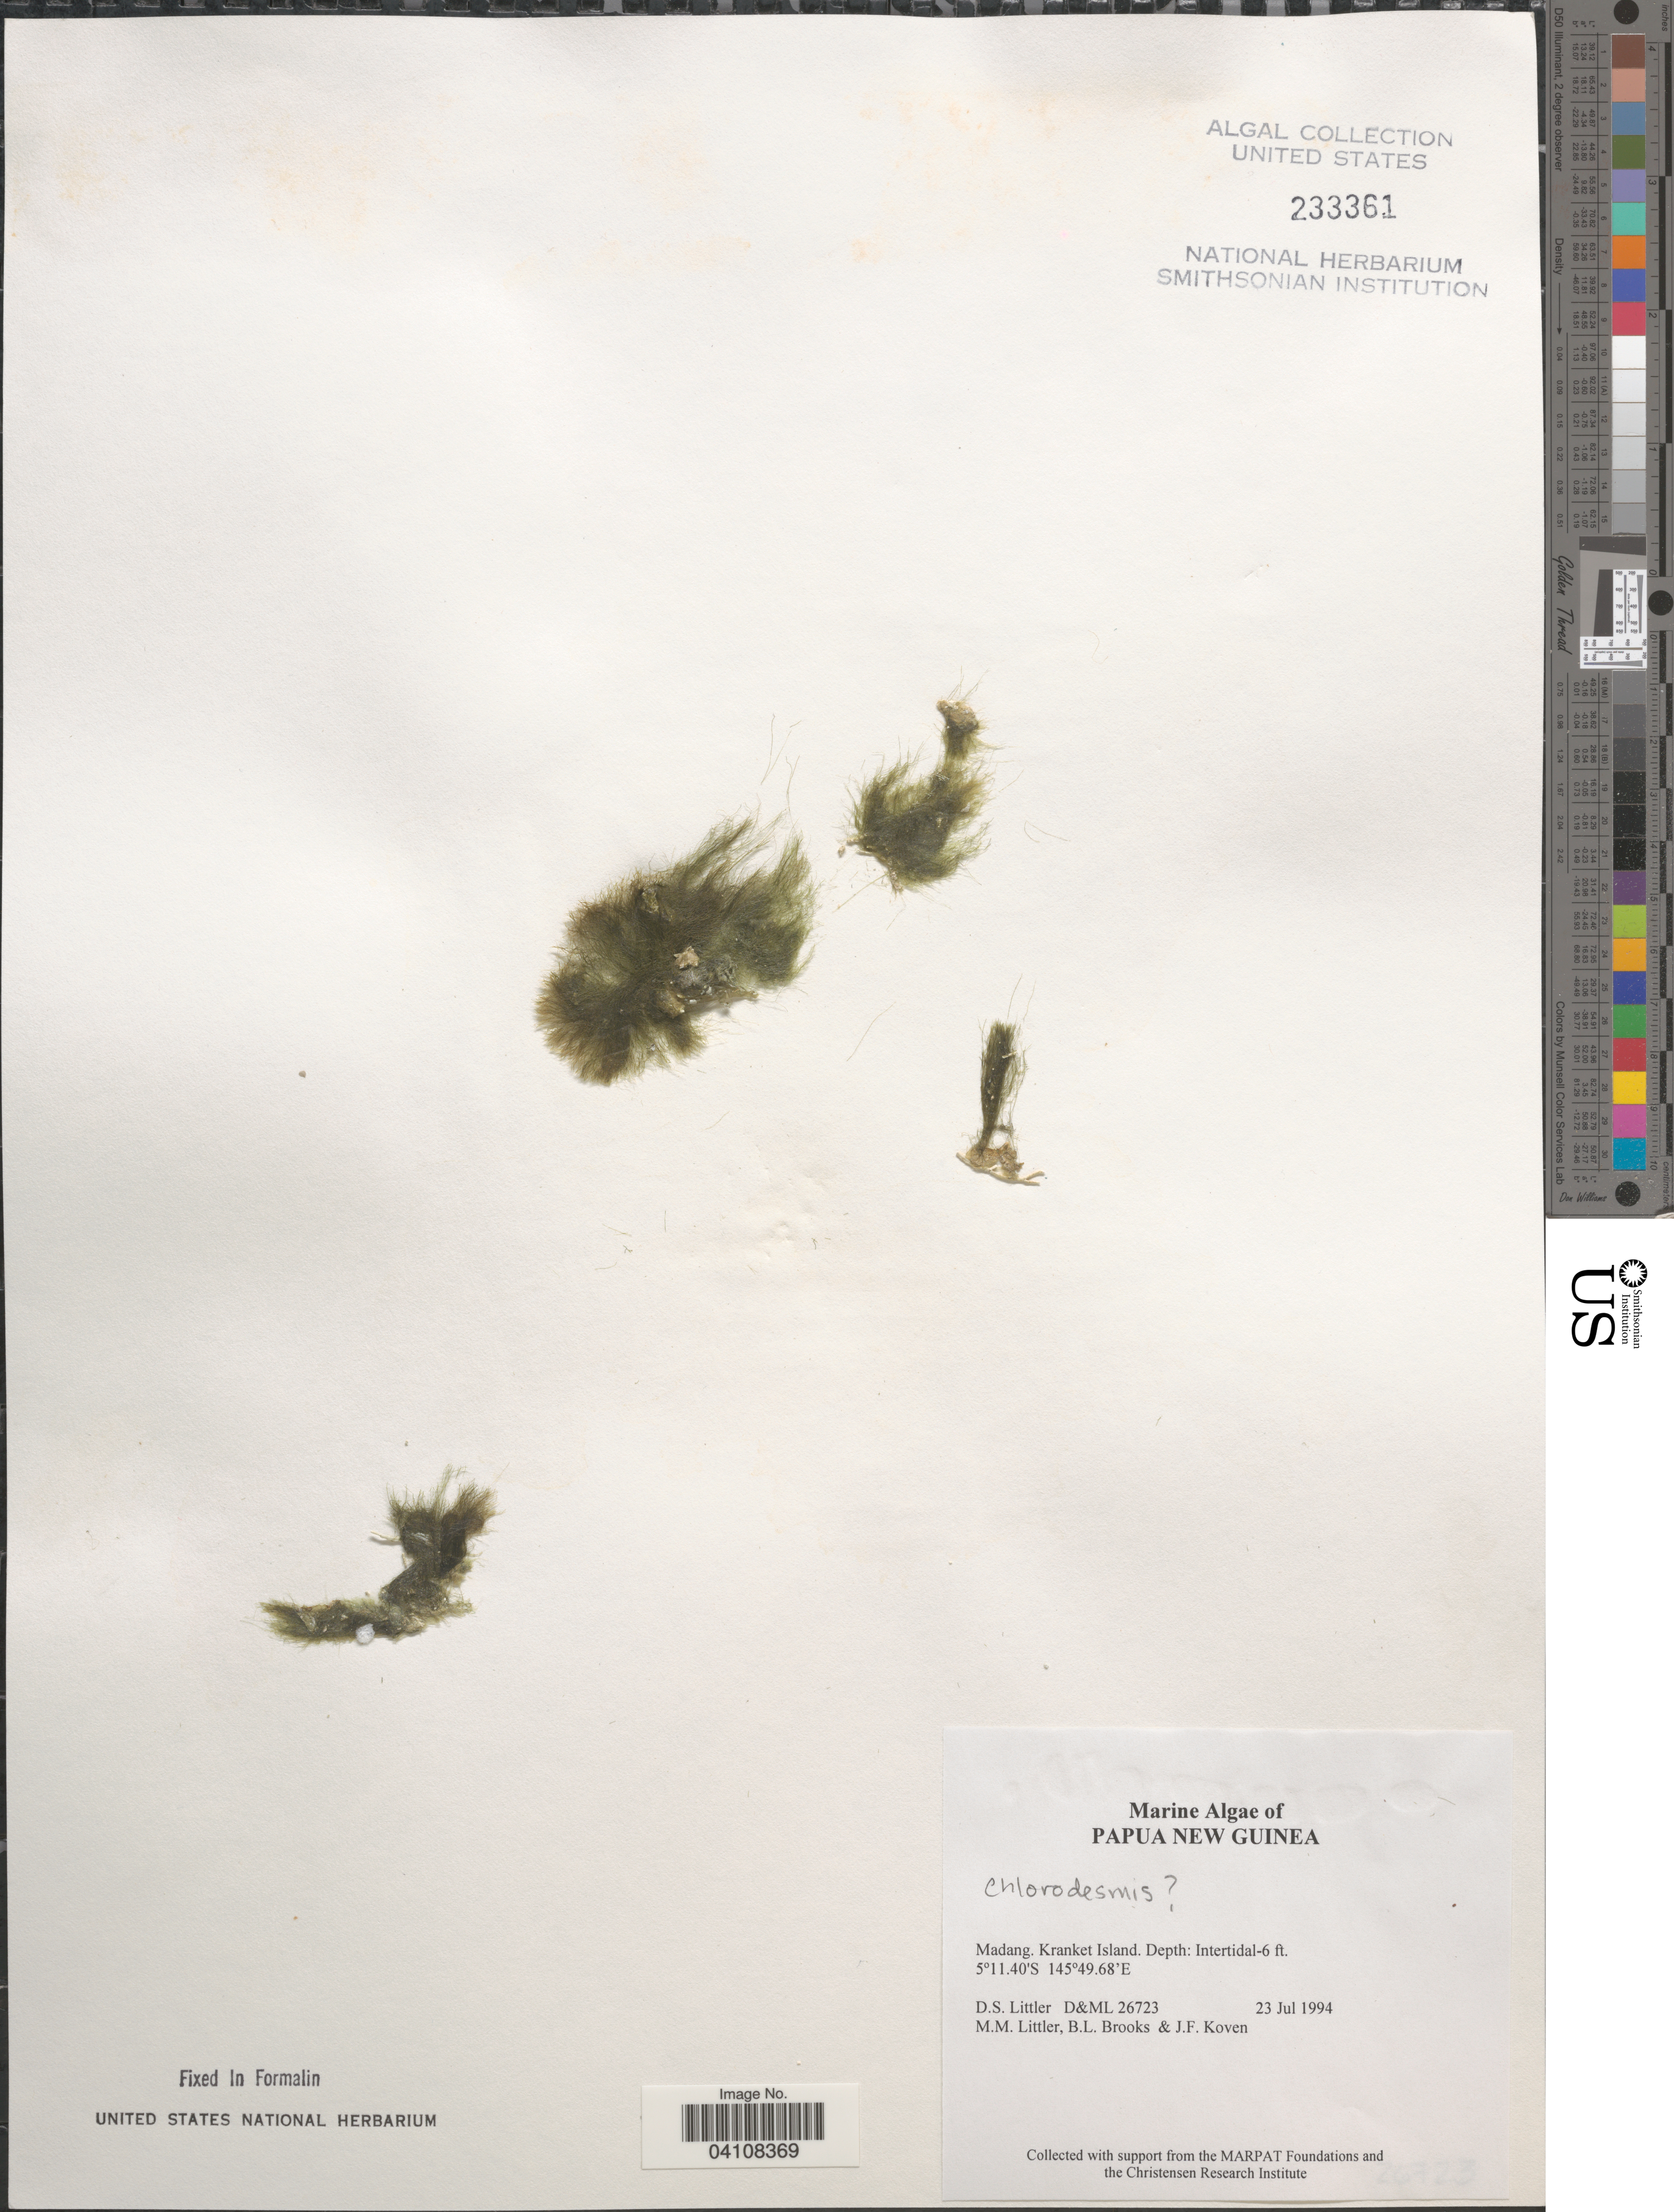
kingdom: Plantae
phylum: Chlorophyta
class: Ulvophyceae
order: Bryopsidales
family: Udoteaceae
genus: Chlorodesmis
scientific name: Chlorodesmis sp.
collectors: D. S. Littler, B. Brooks & J. Koven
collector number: D&ML26723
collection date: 1994-07-23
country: Papua New Guinea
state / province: Madang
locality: Kranket Island.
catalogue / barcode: US 233361